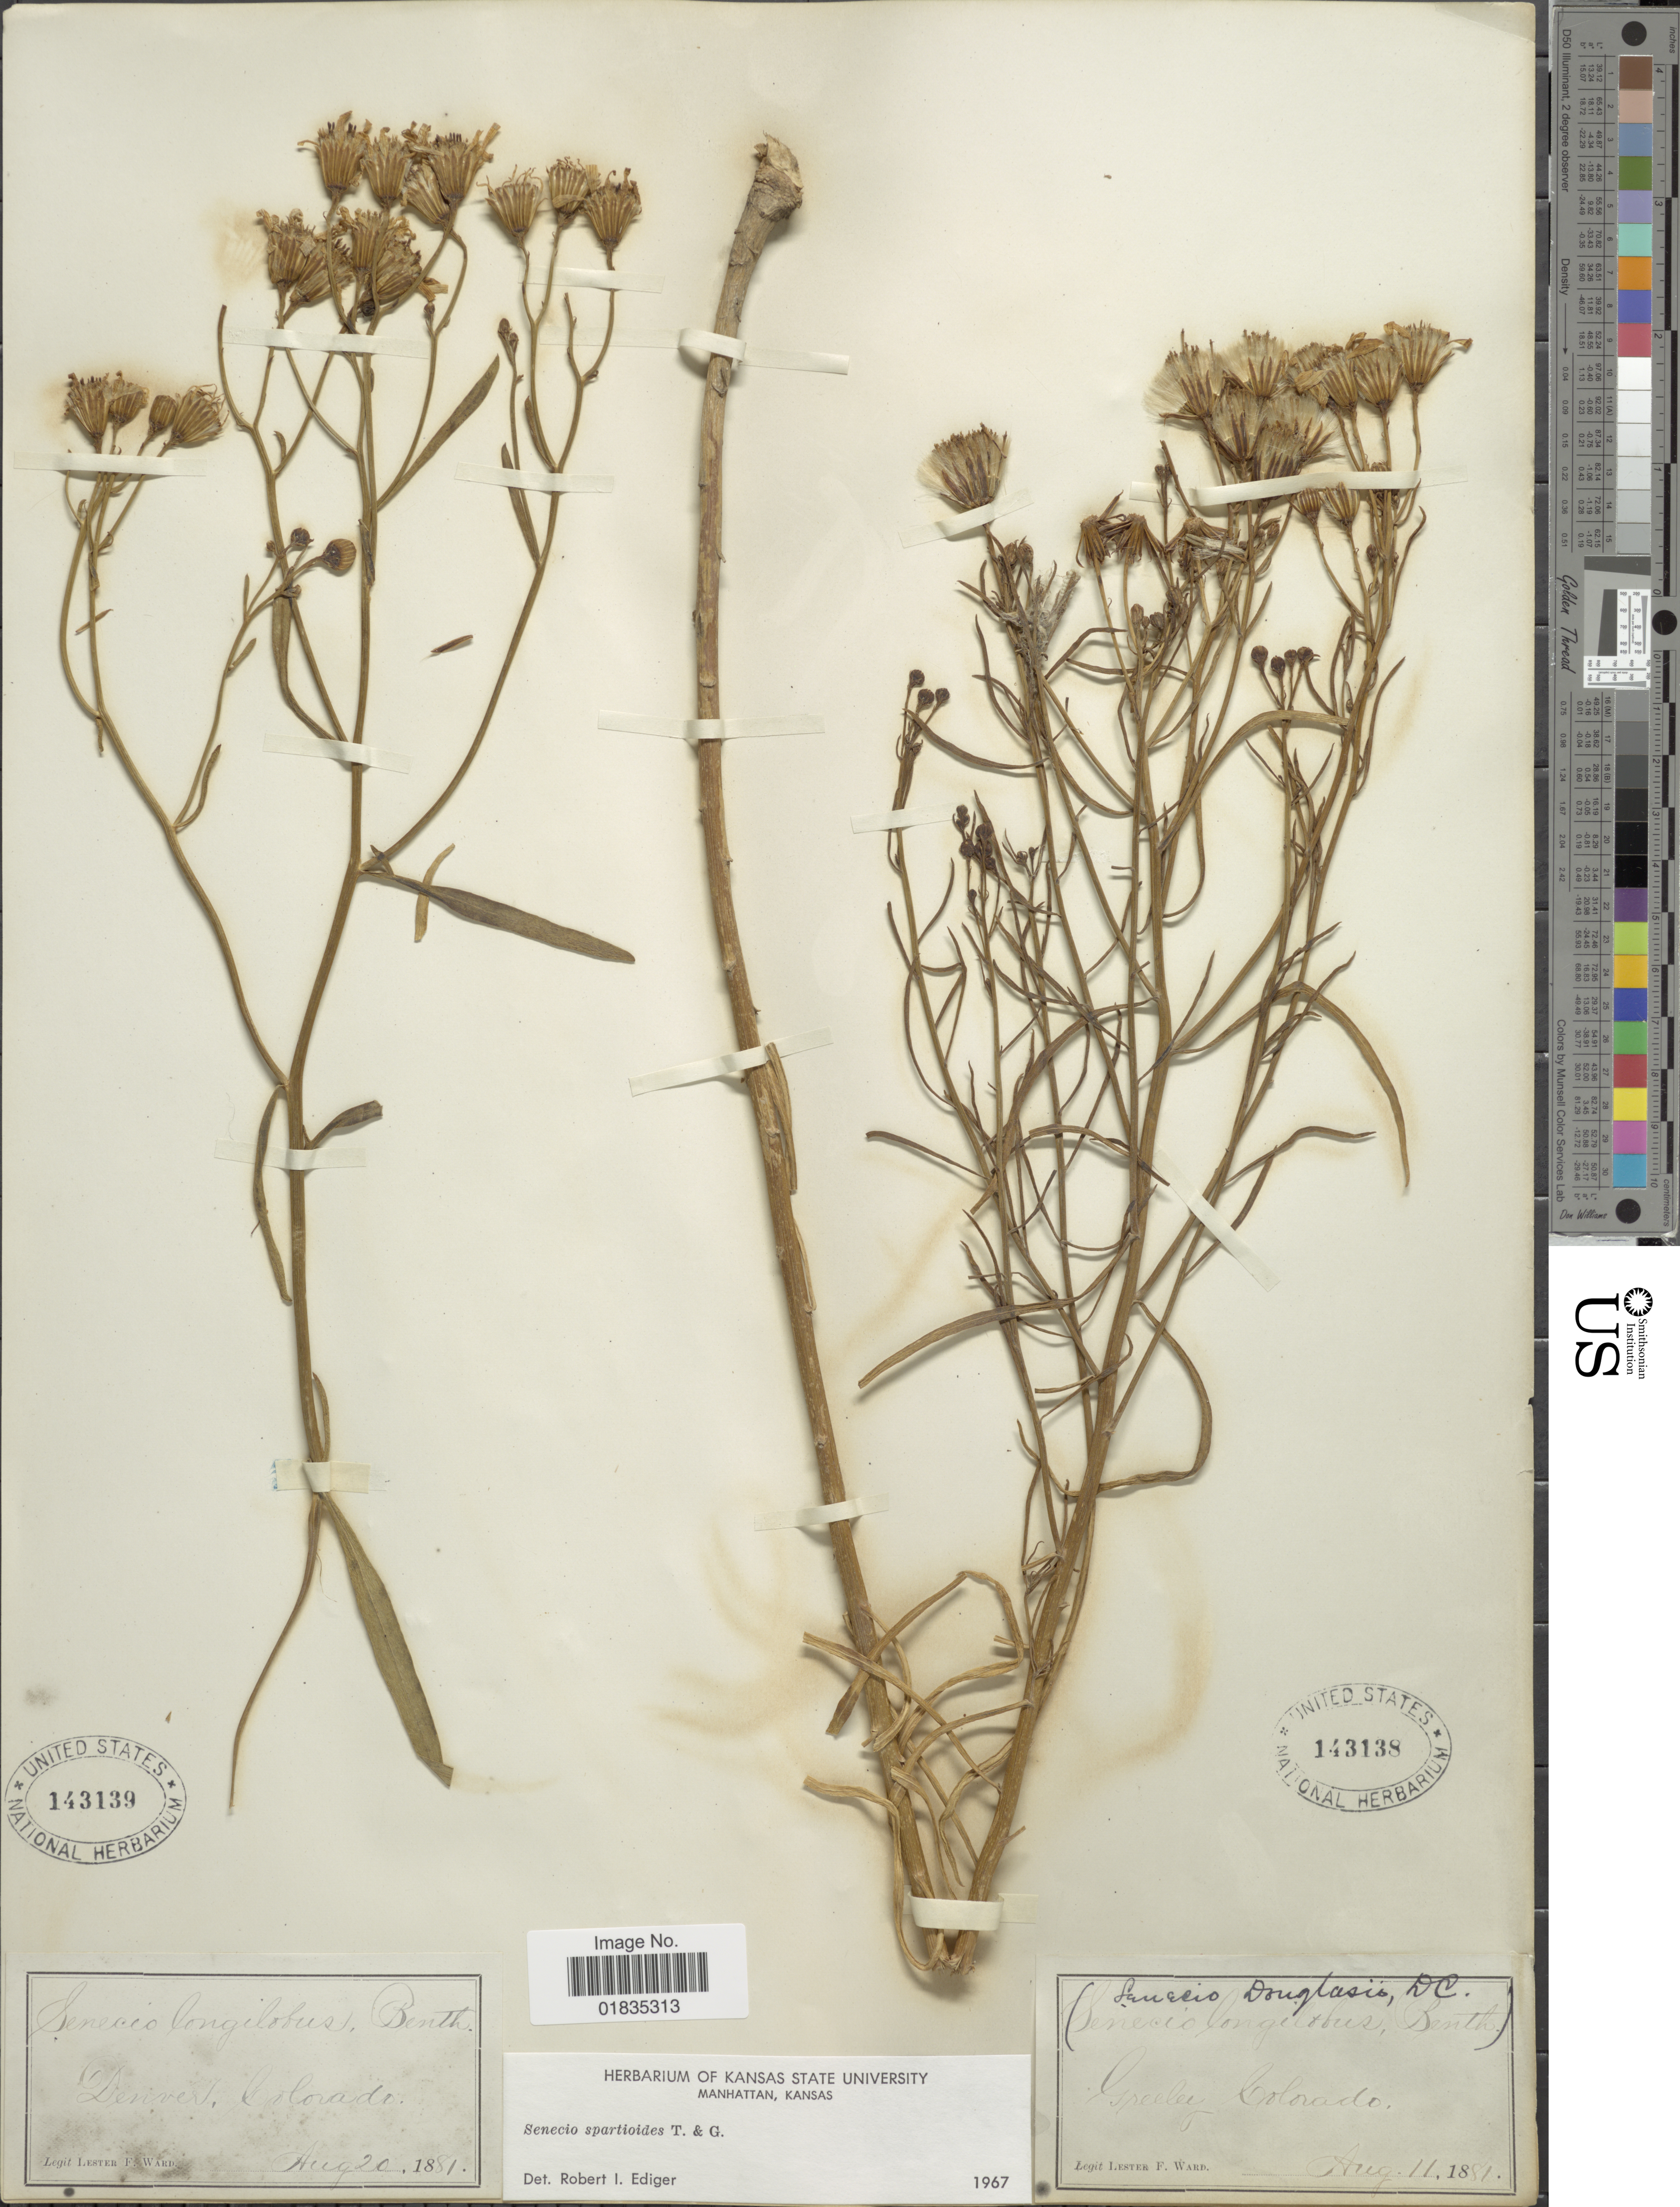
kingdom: Plantae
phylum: Tracheophyta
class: Magnoliopsida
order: Asterales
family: Asteraceae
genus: Senecio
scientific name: Senecio spartioides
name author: Torr. & A. Gray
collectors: L. F. Ward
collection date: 1881-08-20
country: United States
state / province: Colorado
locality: Denver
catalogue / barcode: US 143139-2